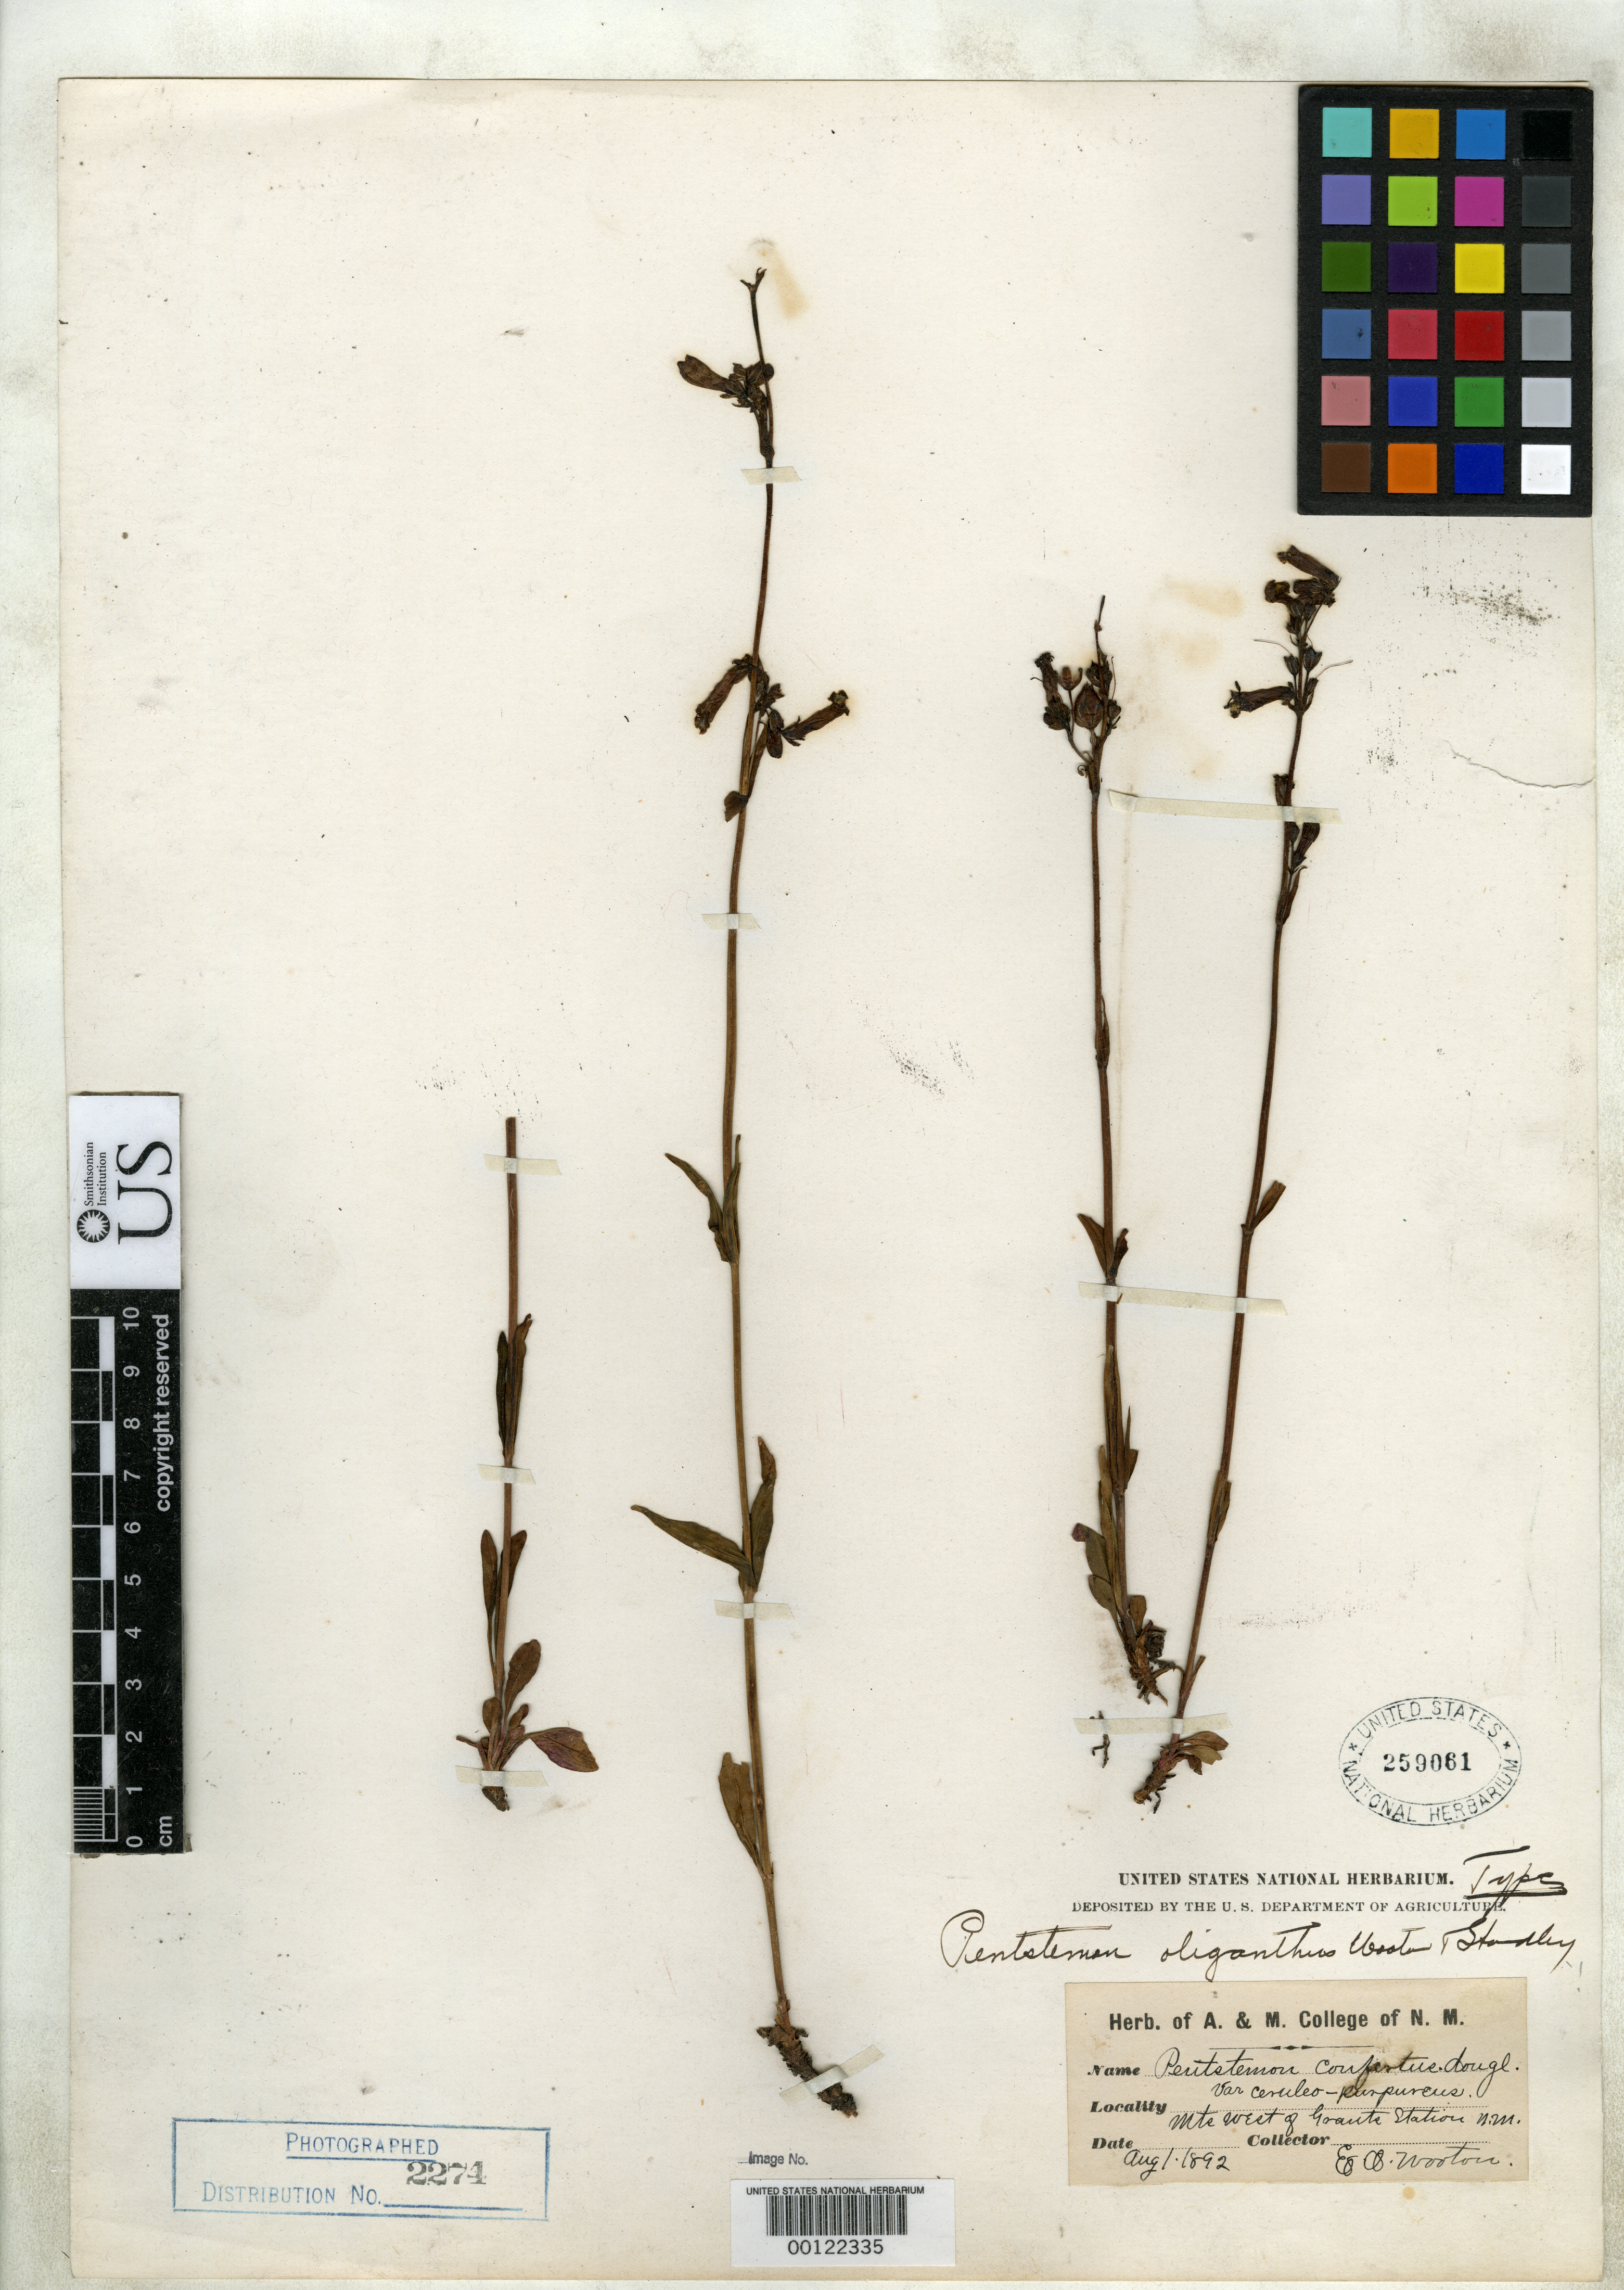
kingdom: Plantae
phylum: Tracheophyta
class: Magnoliopsida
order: Lamiales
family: Plantaginaceae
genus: Penstemon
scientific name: Penstemon oliganthus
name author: Wooton & Standl.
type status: Holotype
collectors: E. O. Wooton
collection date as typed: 01 Aug 1892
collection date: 1892-08-01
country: United States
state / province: New Mexico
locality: Grants Station.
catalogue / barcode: US 259061